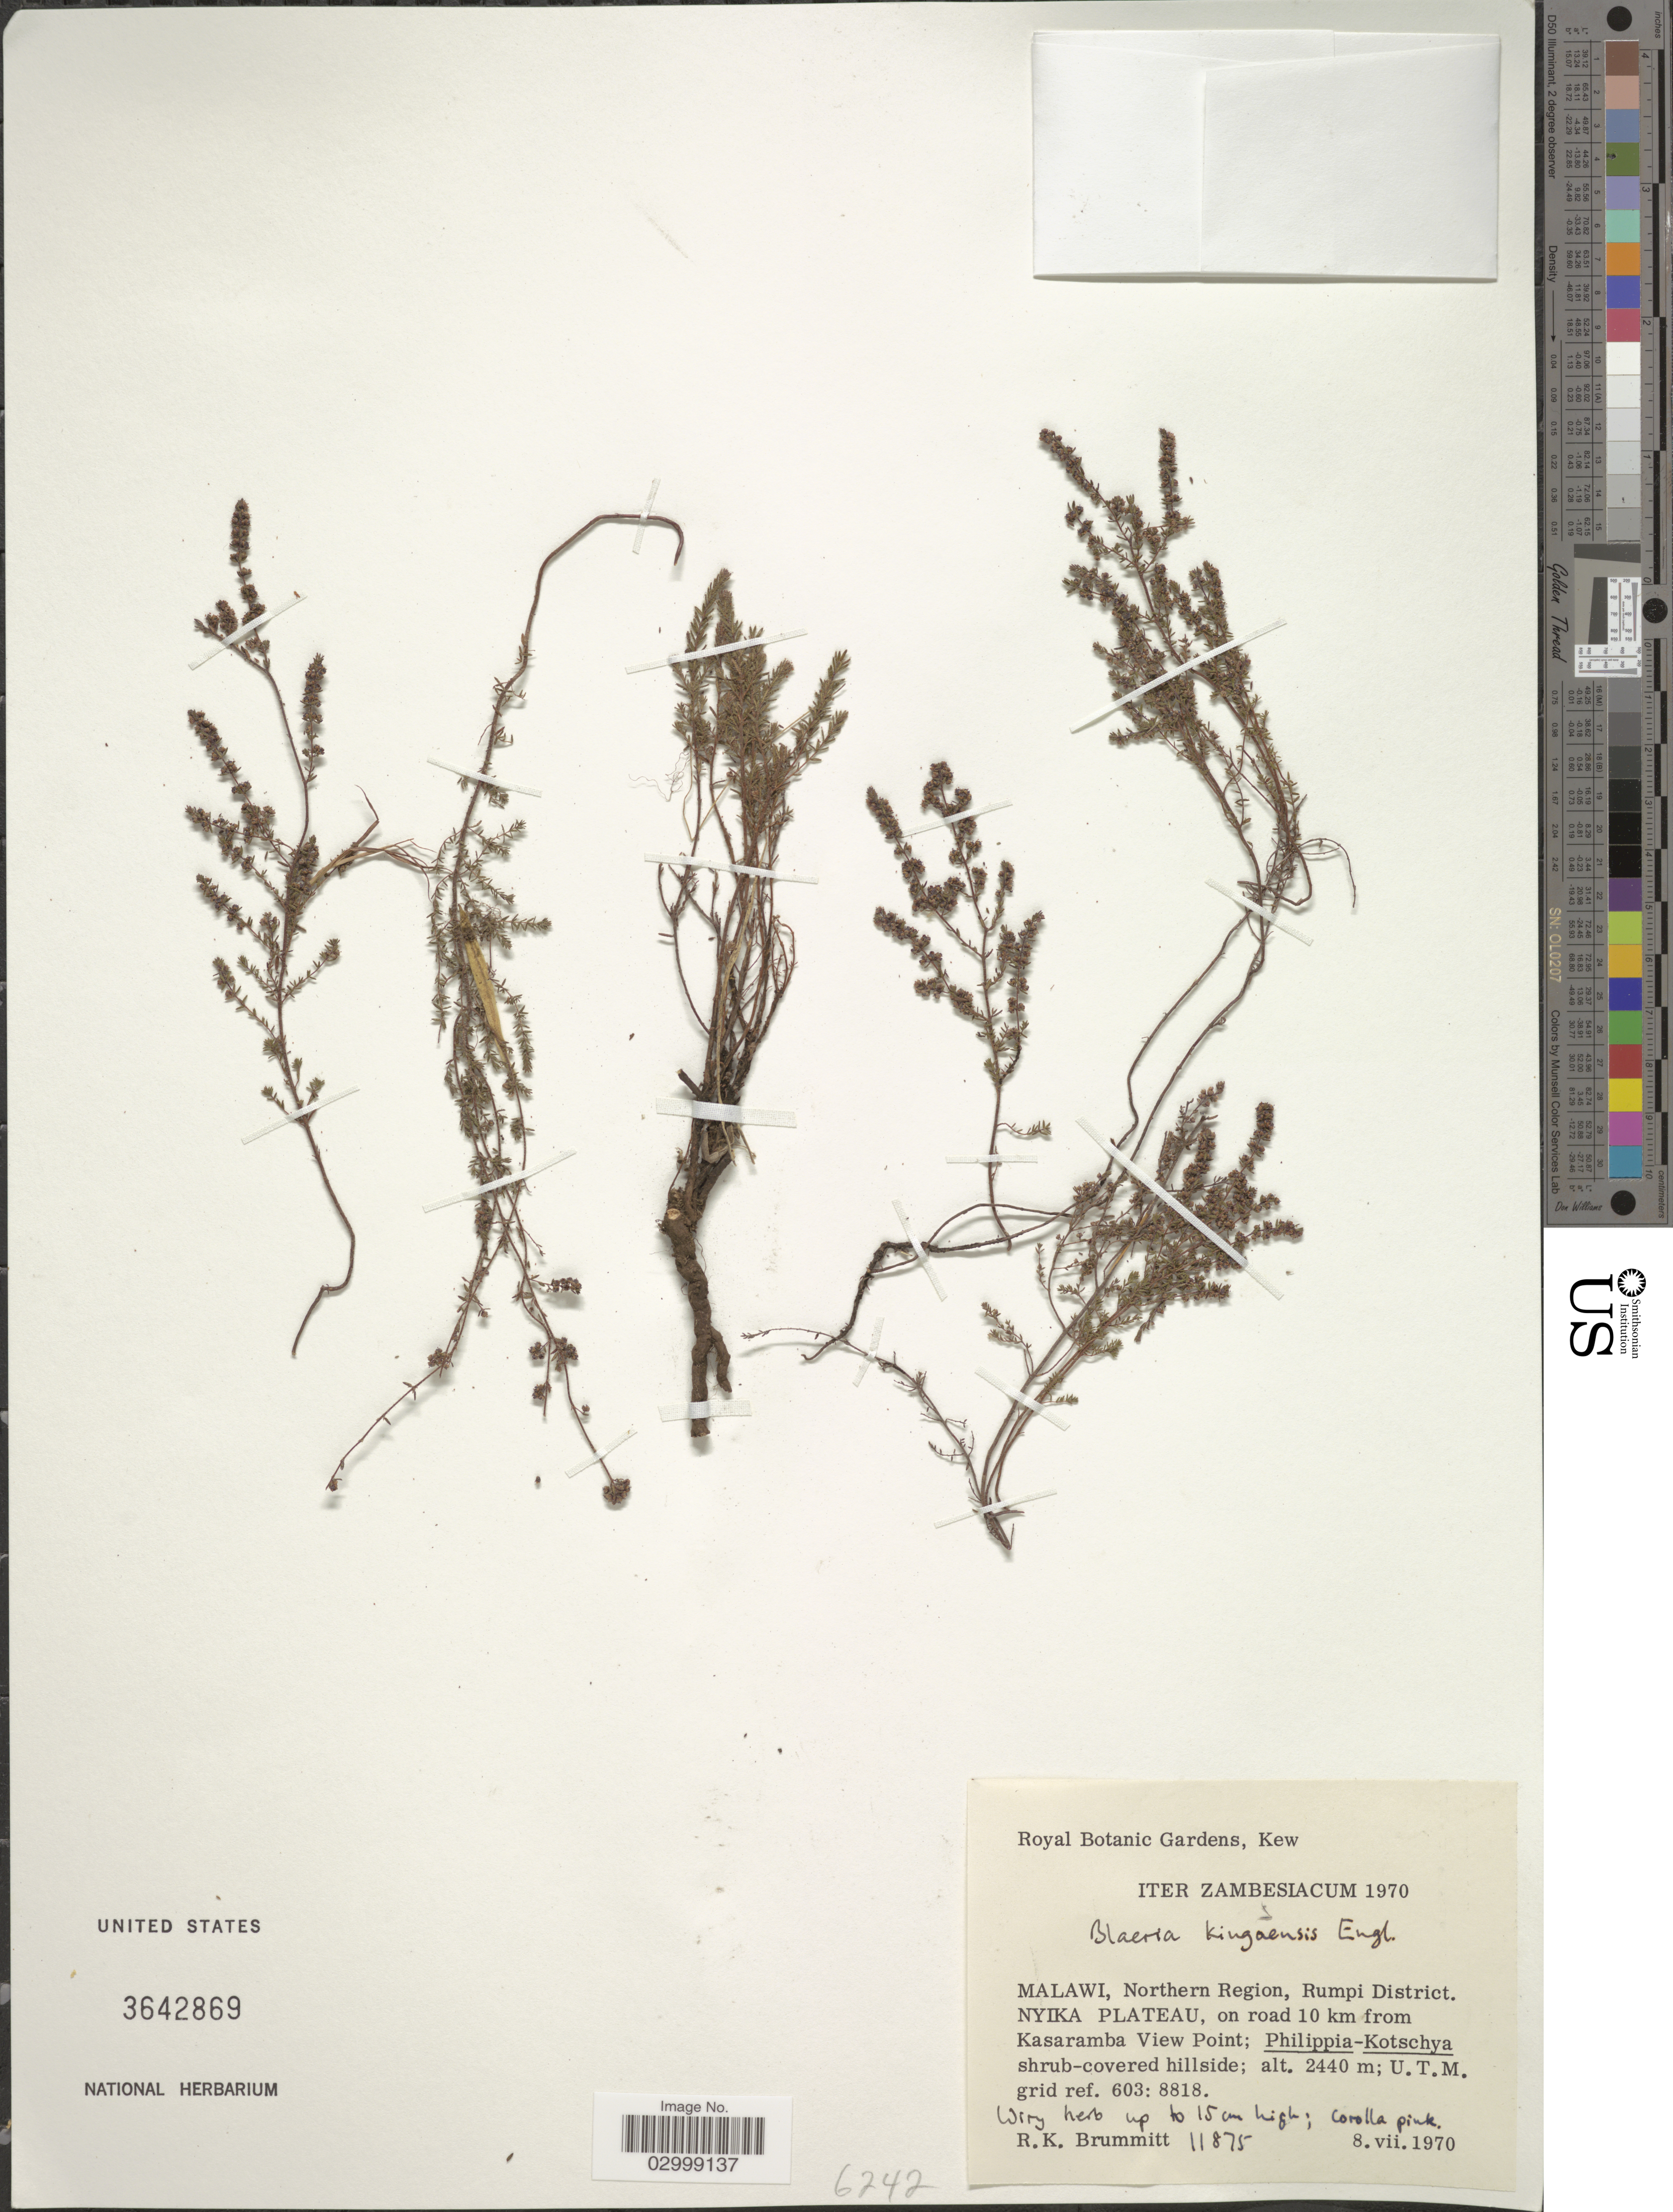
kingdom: Plantae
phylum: Tracheophyta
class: Magnoliopsida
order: Ericales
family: Ericaceae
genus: Blaeria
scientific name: Blaeria kingaensis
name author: Engl.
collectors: R. K. Brummitt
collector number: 11875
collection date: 1970-07-08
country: Malawi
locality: Iter Zambesiacum, Malawi, Northern Region, Rumpi District, Nyika Plateau, on road 10 km from Kasaramba View Point.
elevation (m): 2440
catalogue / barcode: US 3642869